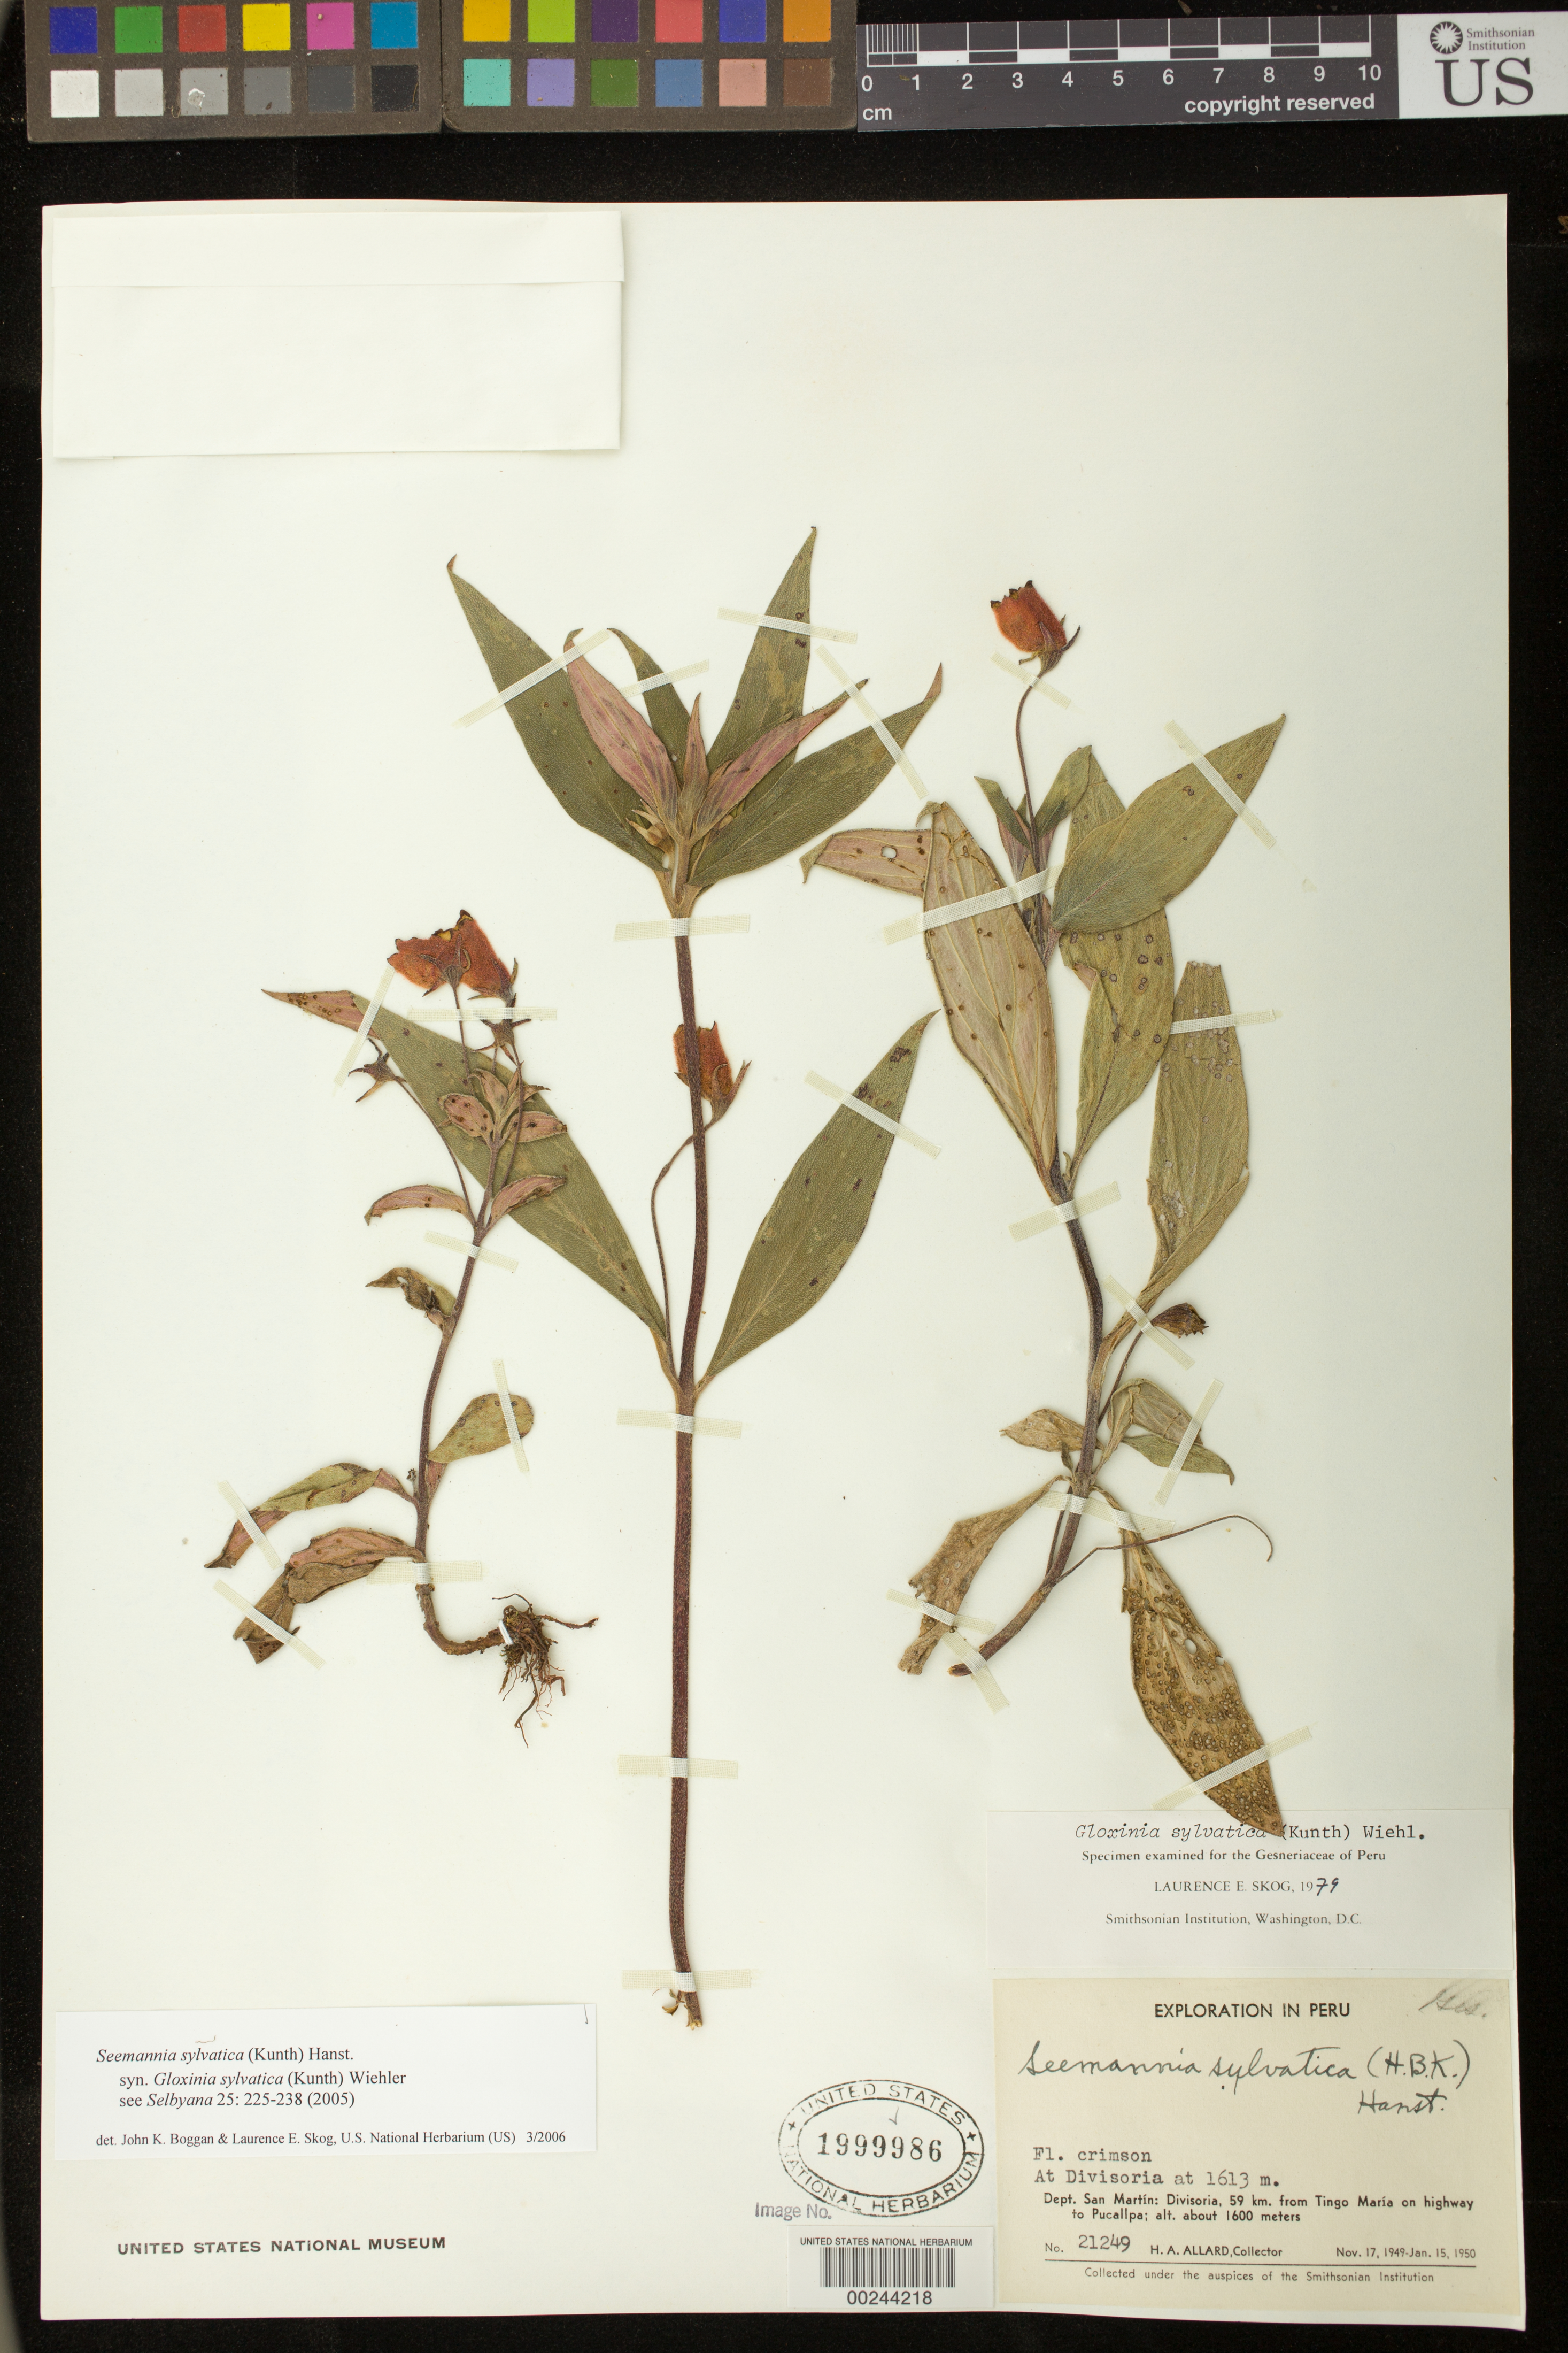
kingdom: Plantae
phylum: Tracheophyta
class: Magnoliopsida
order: Lamiales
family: Gesneriaceae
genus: Seemannia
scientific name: Seemannia sylvatica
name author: (Kunth) Hanst.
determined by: Boggan, J. K.; Skog, L. E.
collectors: H. A. Allard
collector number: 21249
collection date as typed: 1949-50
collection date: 1949/1950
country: Peru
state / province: San Martín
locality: At Divisoria at 1613 m, 59 km from Tingo Maria on highway to Pucallpa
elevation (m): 1600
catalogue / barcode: US 1999986